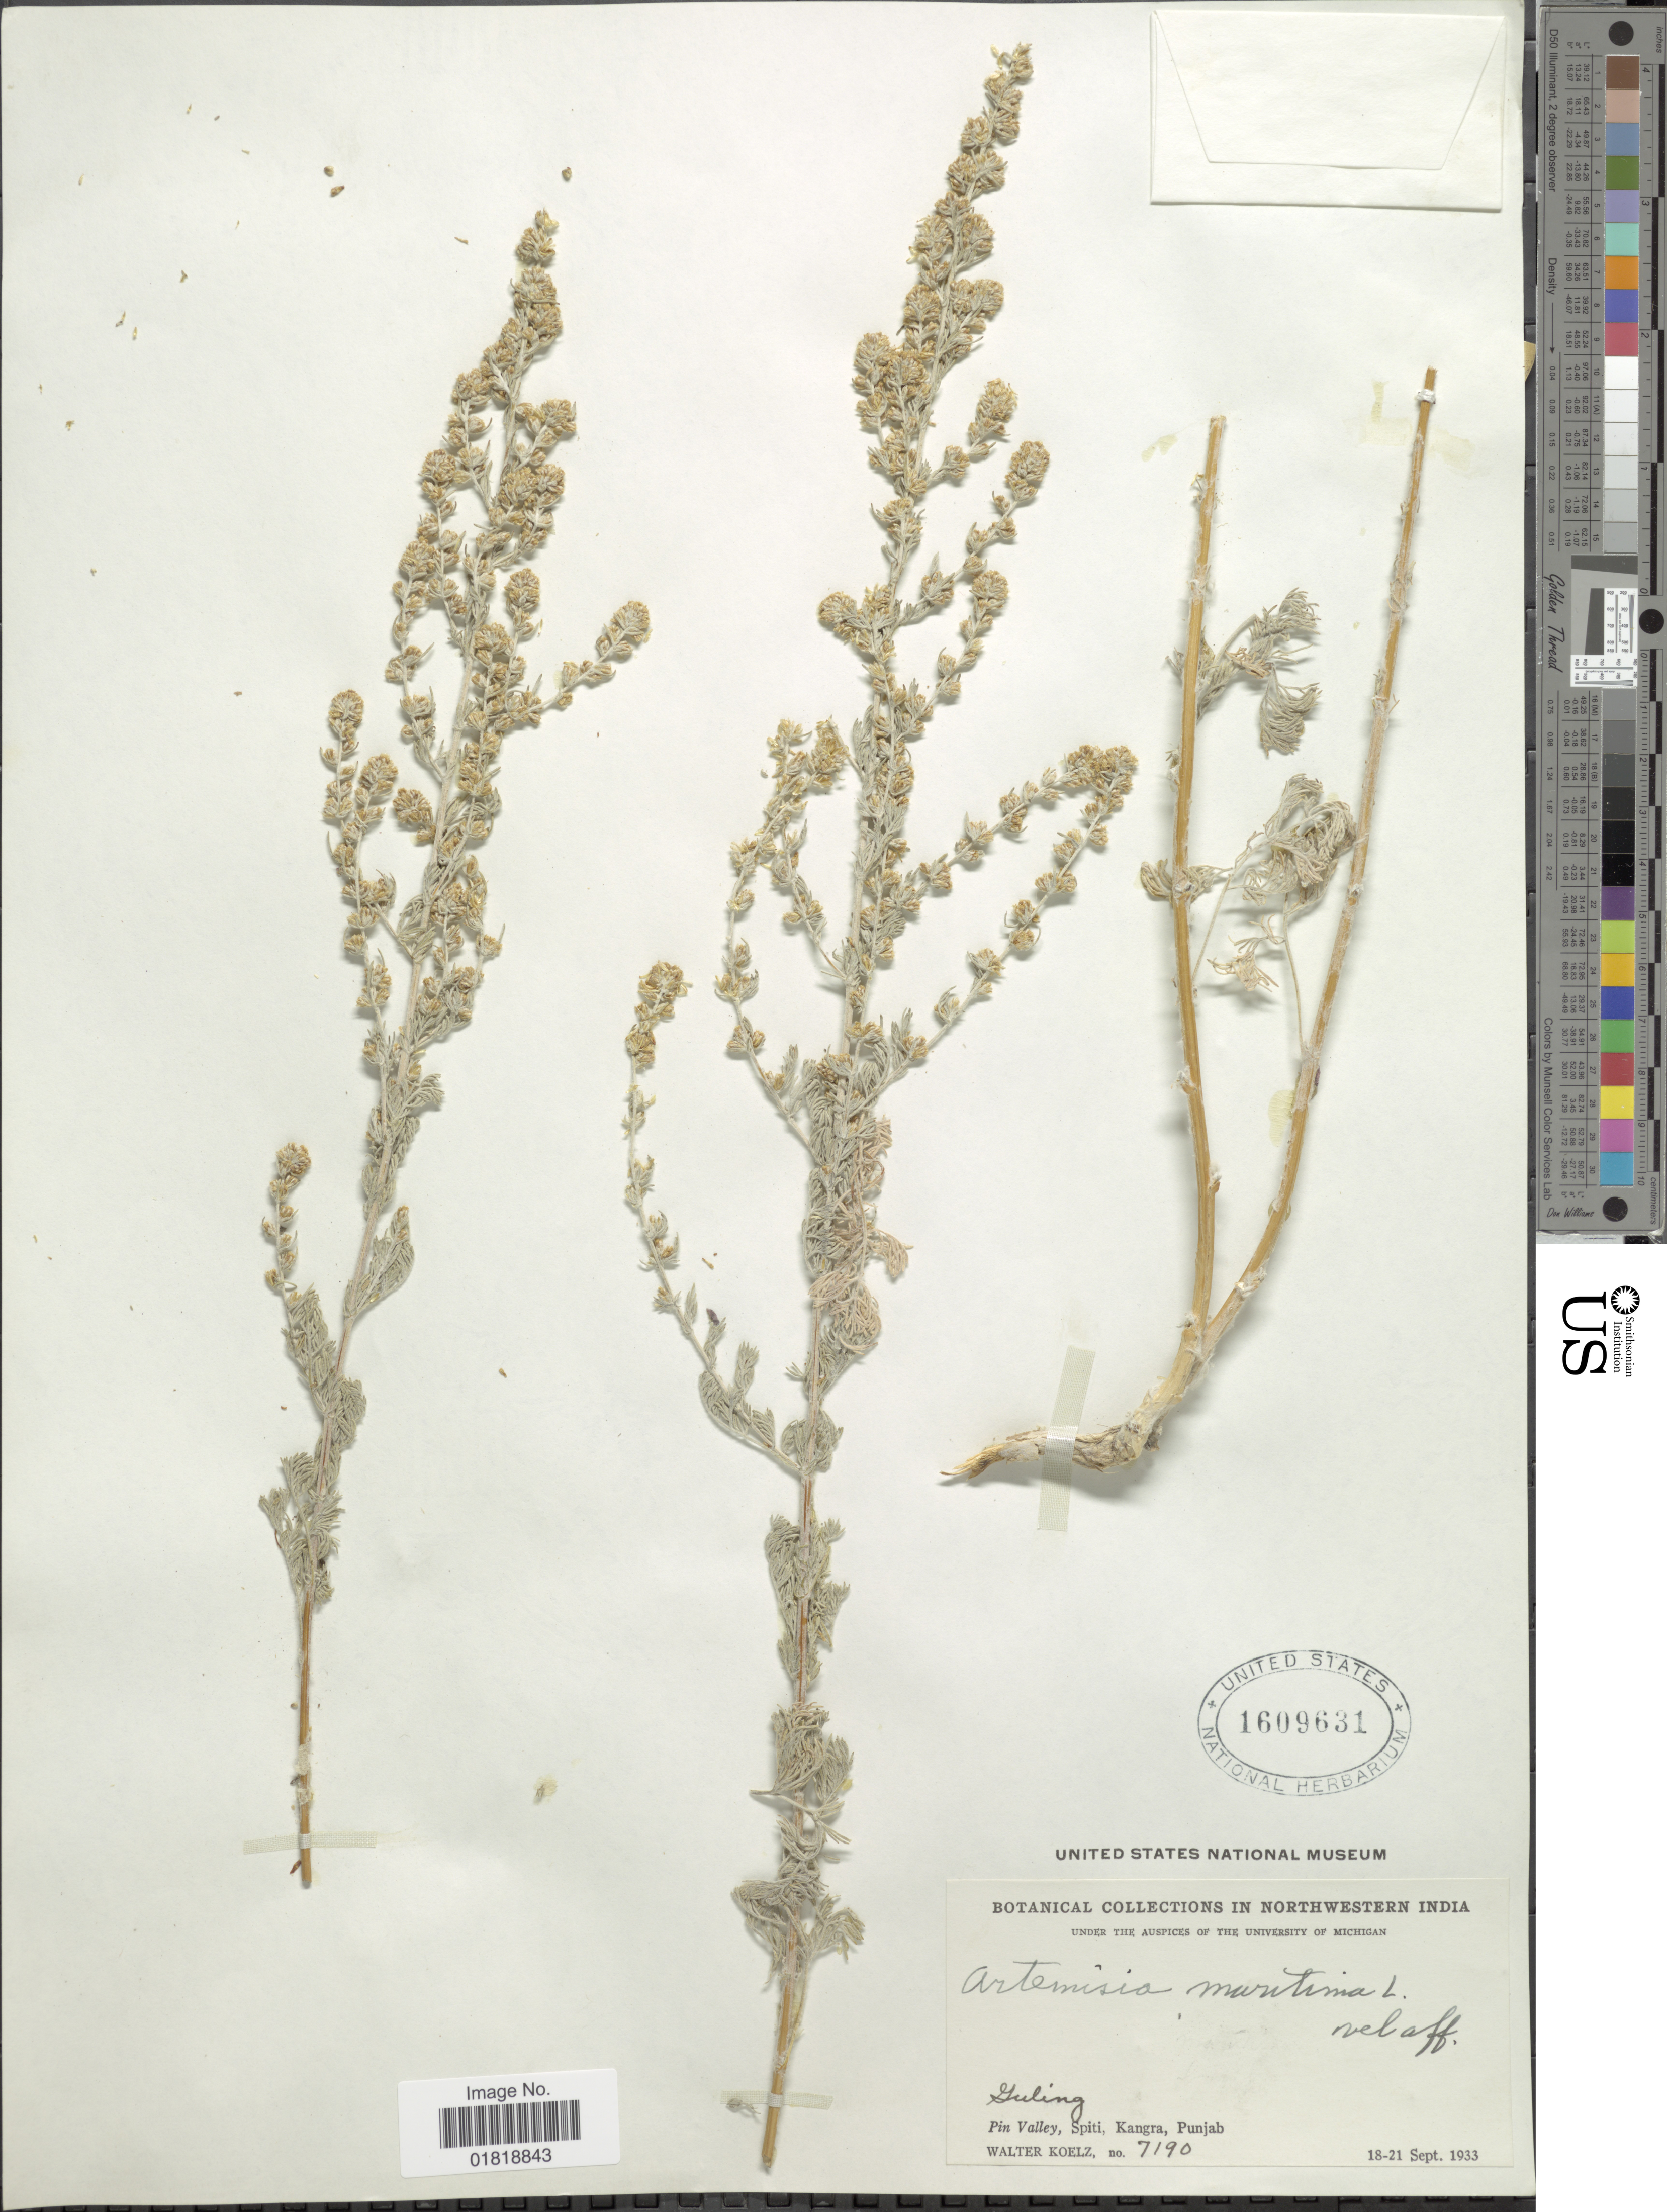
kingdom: Plantae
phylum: Tracheophyta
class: Magnoliopsida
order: Asterales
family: Asteraceae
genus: Artemisia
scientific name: Artemisia maritima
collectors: W. N. Koelz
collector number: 7190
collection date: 1933-09-18/1933-09-21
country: India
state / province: Himachal Pradesh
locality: Northwestern India, Guling, Pin Valley, Spiti, Kangra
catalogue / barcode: US 1609631